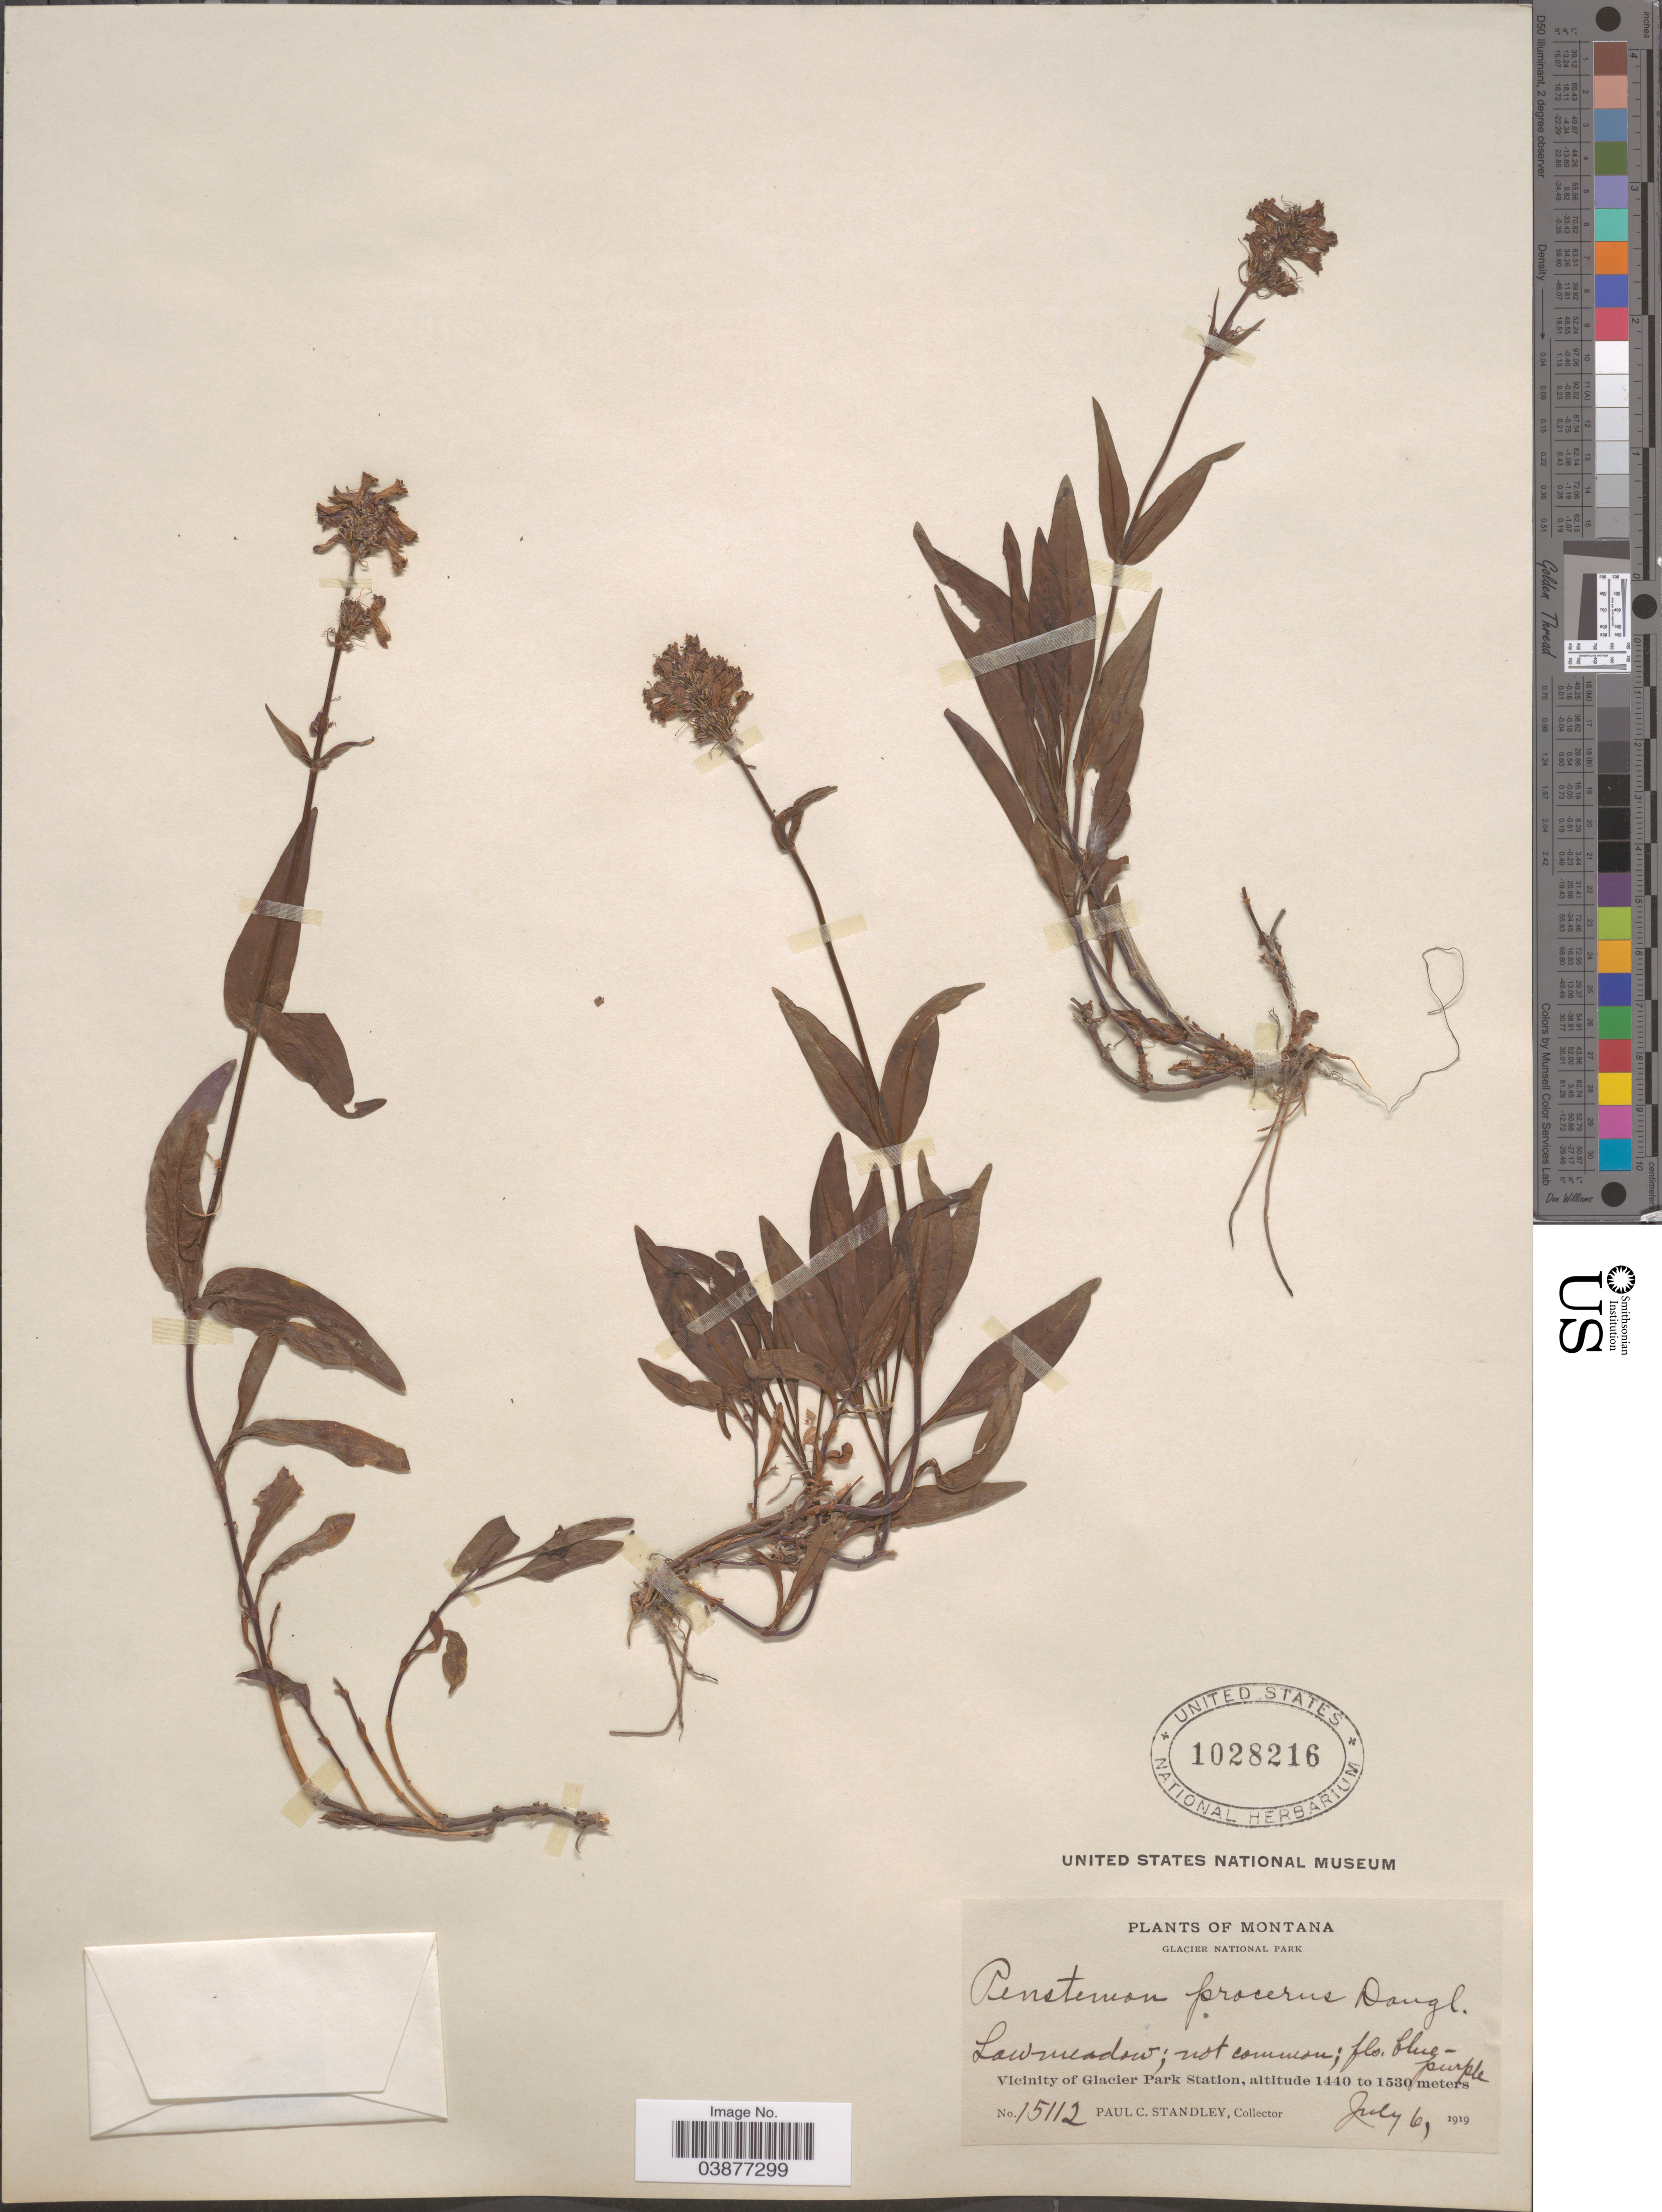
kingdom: Plantae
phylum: Tracheophyta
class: Magnoliopsida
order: Lamiales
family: Plantaginaceae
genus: Penstemon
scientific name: Penstemon procerus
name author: Douglas ex Graham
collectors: P. C. Standley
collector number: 15112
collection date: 1919-07-06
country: United States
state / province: Montana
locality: Glacier National Park. Vicinity of Glacier Park Station.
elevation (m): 1440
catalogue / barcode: US 1028216